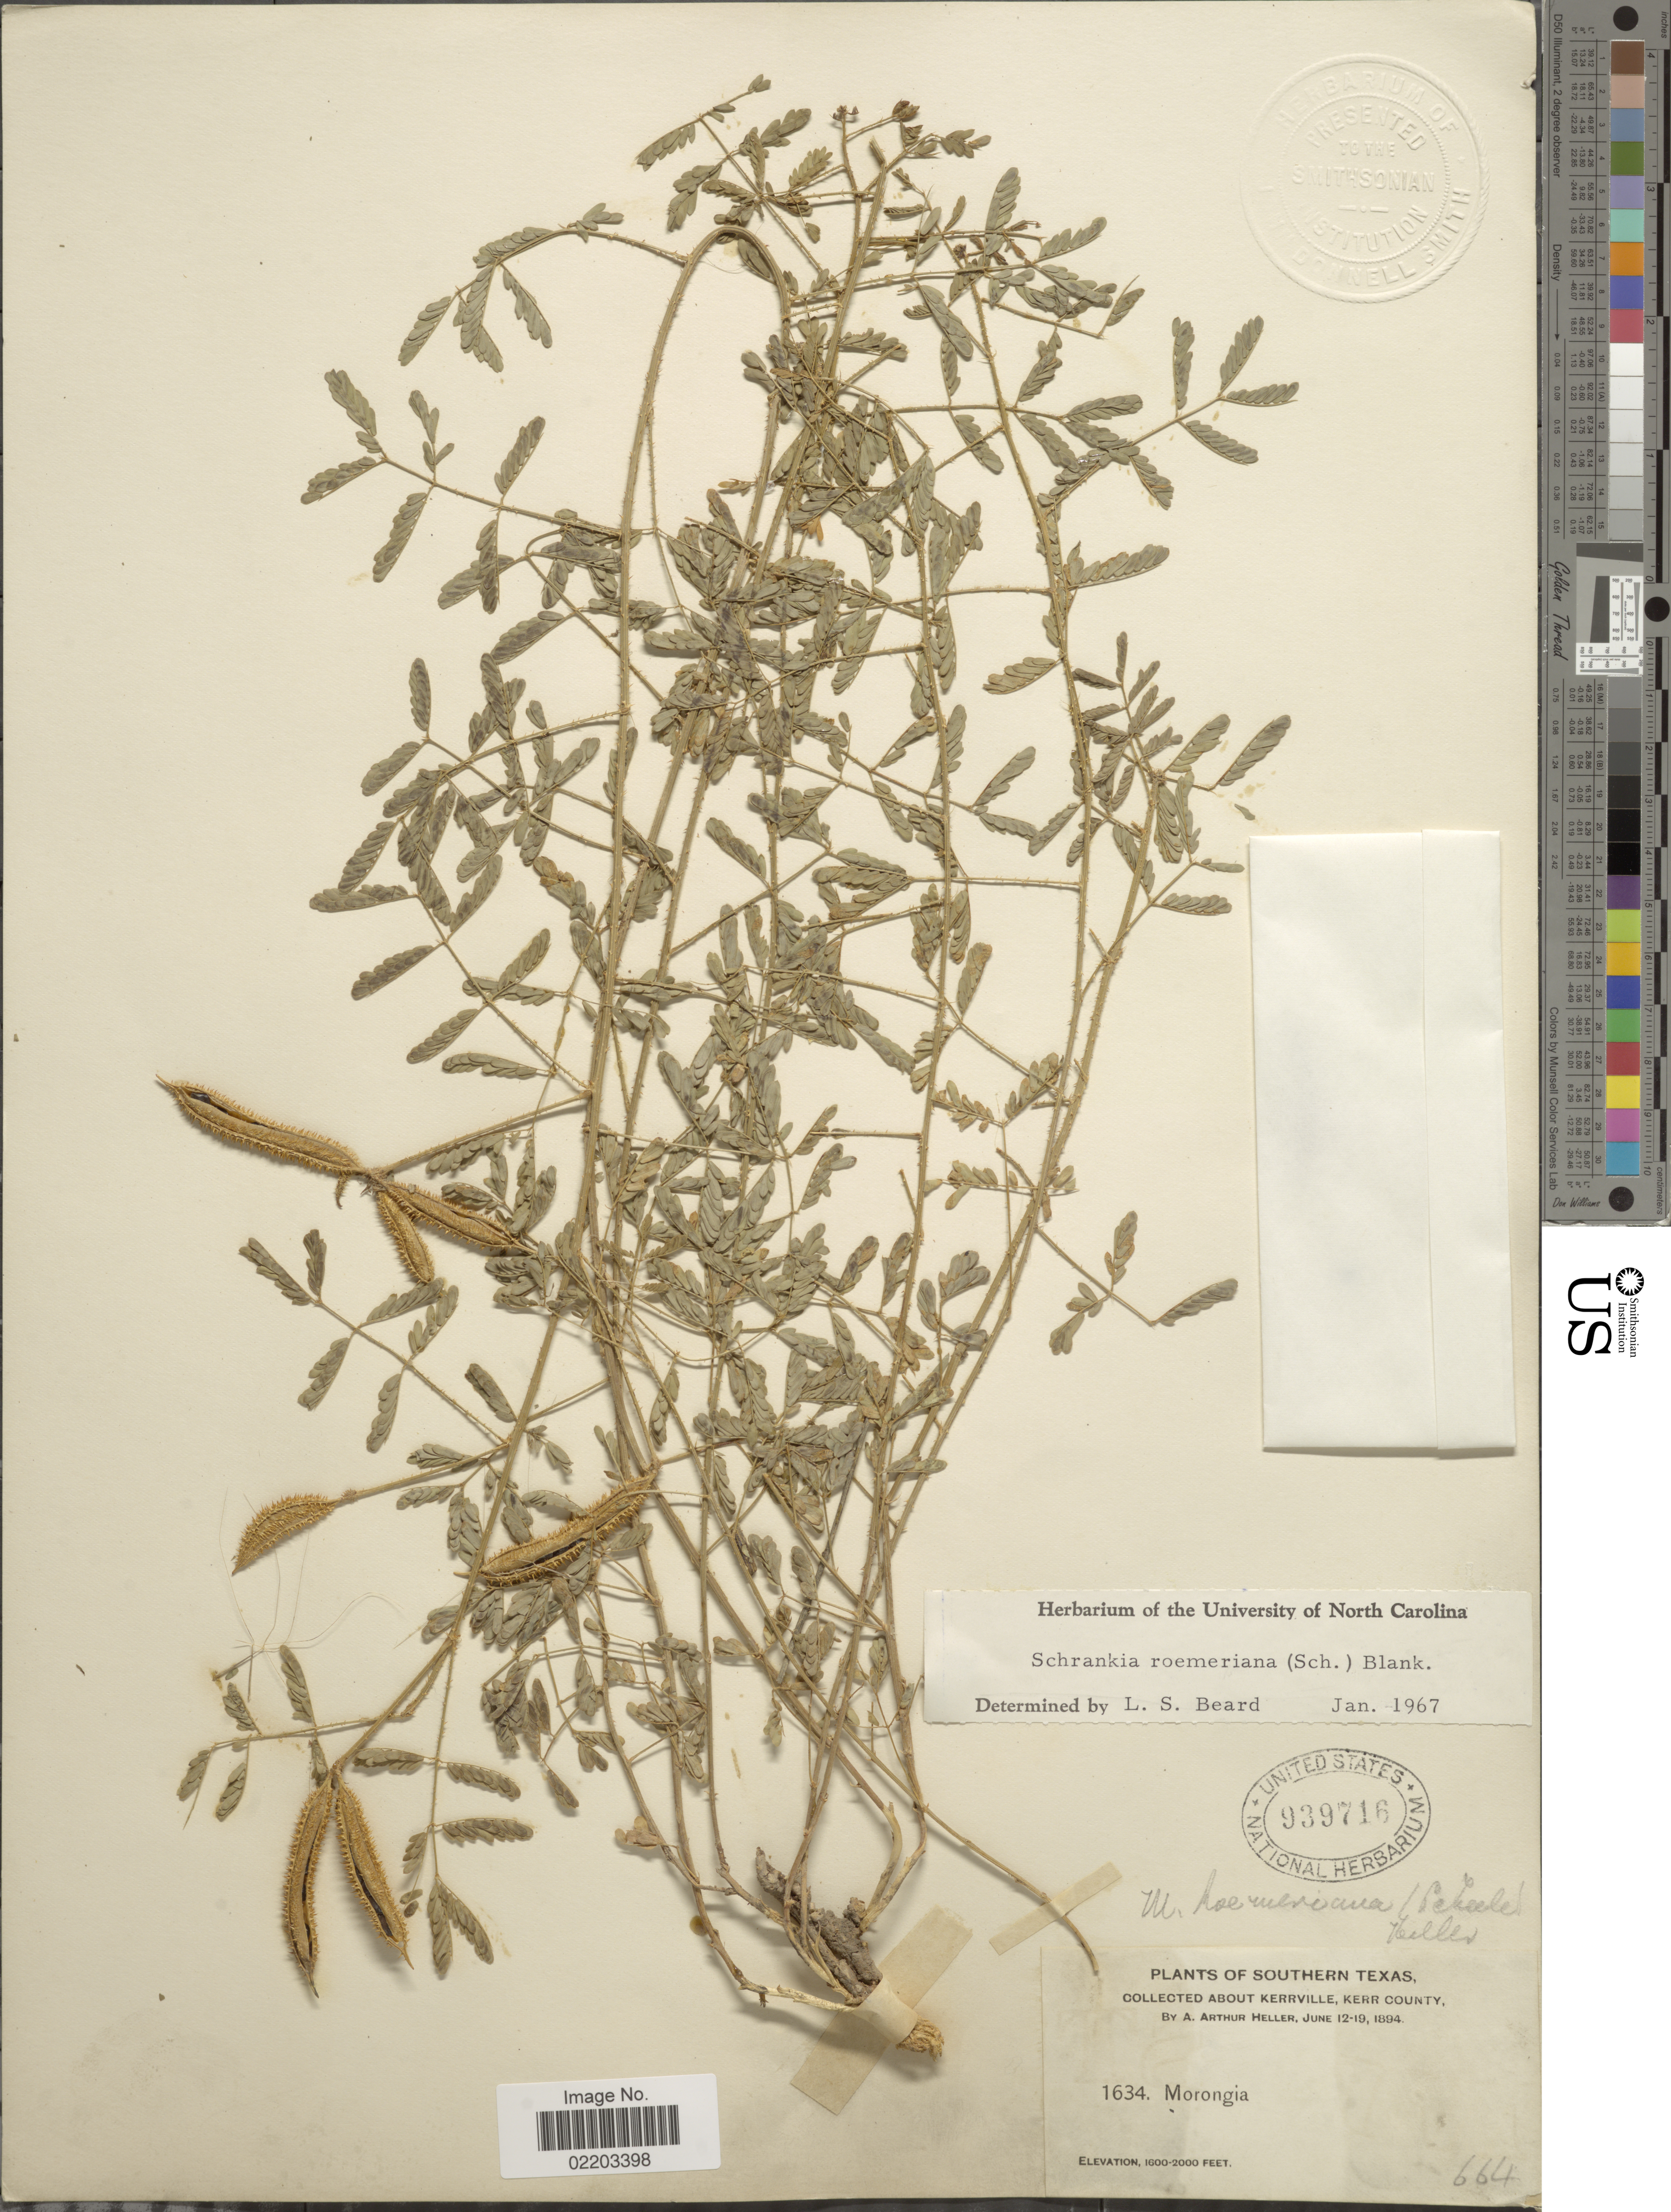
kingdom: Plantae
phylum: Tracheophyta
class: Magnoliopsida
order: Fabales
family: Fabaceae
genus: Mimosa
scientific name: Mimosa roemeriana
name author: Scheele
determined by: U.S. National Herbarium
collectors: A. A. Heller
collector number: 1634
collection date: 1894-06-12/1894-06-19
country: United States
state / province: Texas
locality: Southern Texas, At Kerrville, Kerr County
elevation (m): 488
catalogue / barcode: US 939716